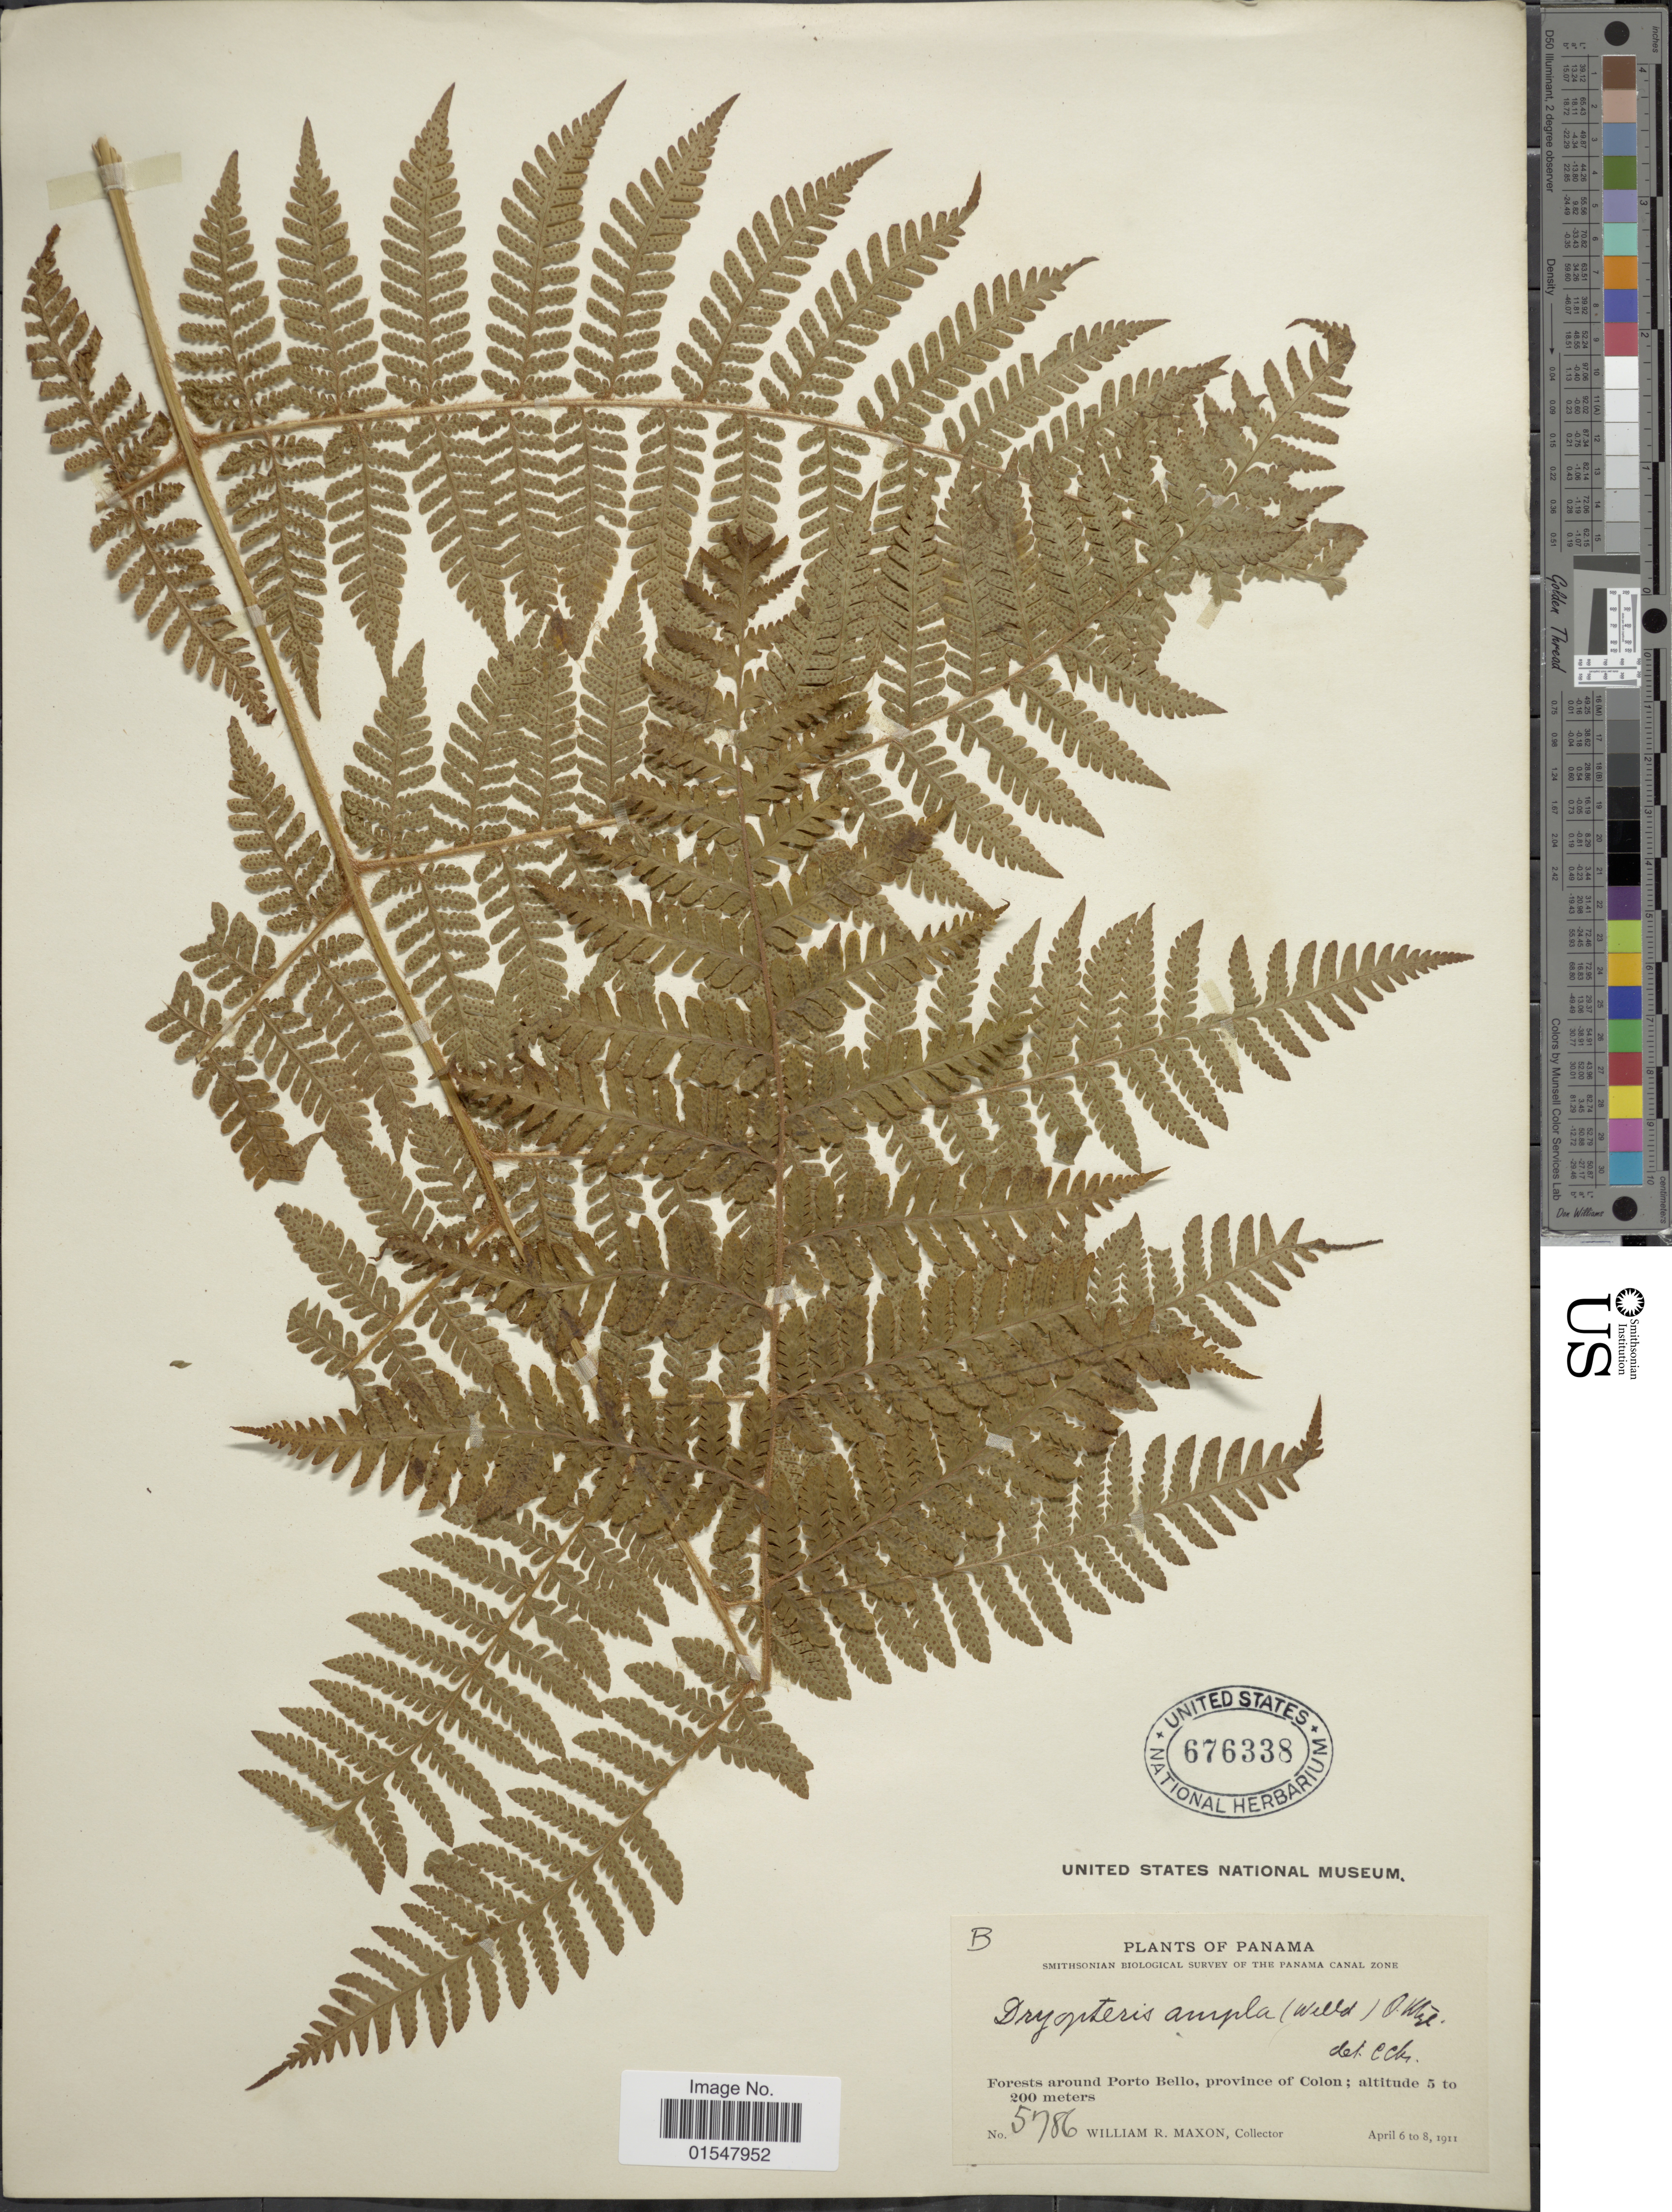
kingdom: Plantae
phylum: Tracheophyta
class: Polypodiopsida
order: Polypodiales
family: Dryopteridaceae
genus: Ctenitis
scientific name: Ctenitis sloanei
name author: (Poepp. ex Spreng.) C.V. Morton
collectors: W. R. Maxon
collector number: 5786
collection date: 1911-04-06/1911-04-08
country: Panama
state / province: Colón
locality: Panama, The Panama Canal zone. Forests around Porto Bello, province of Colon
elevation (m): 5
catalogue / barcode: US 676338